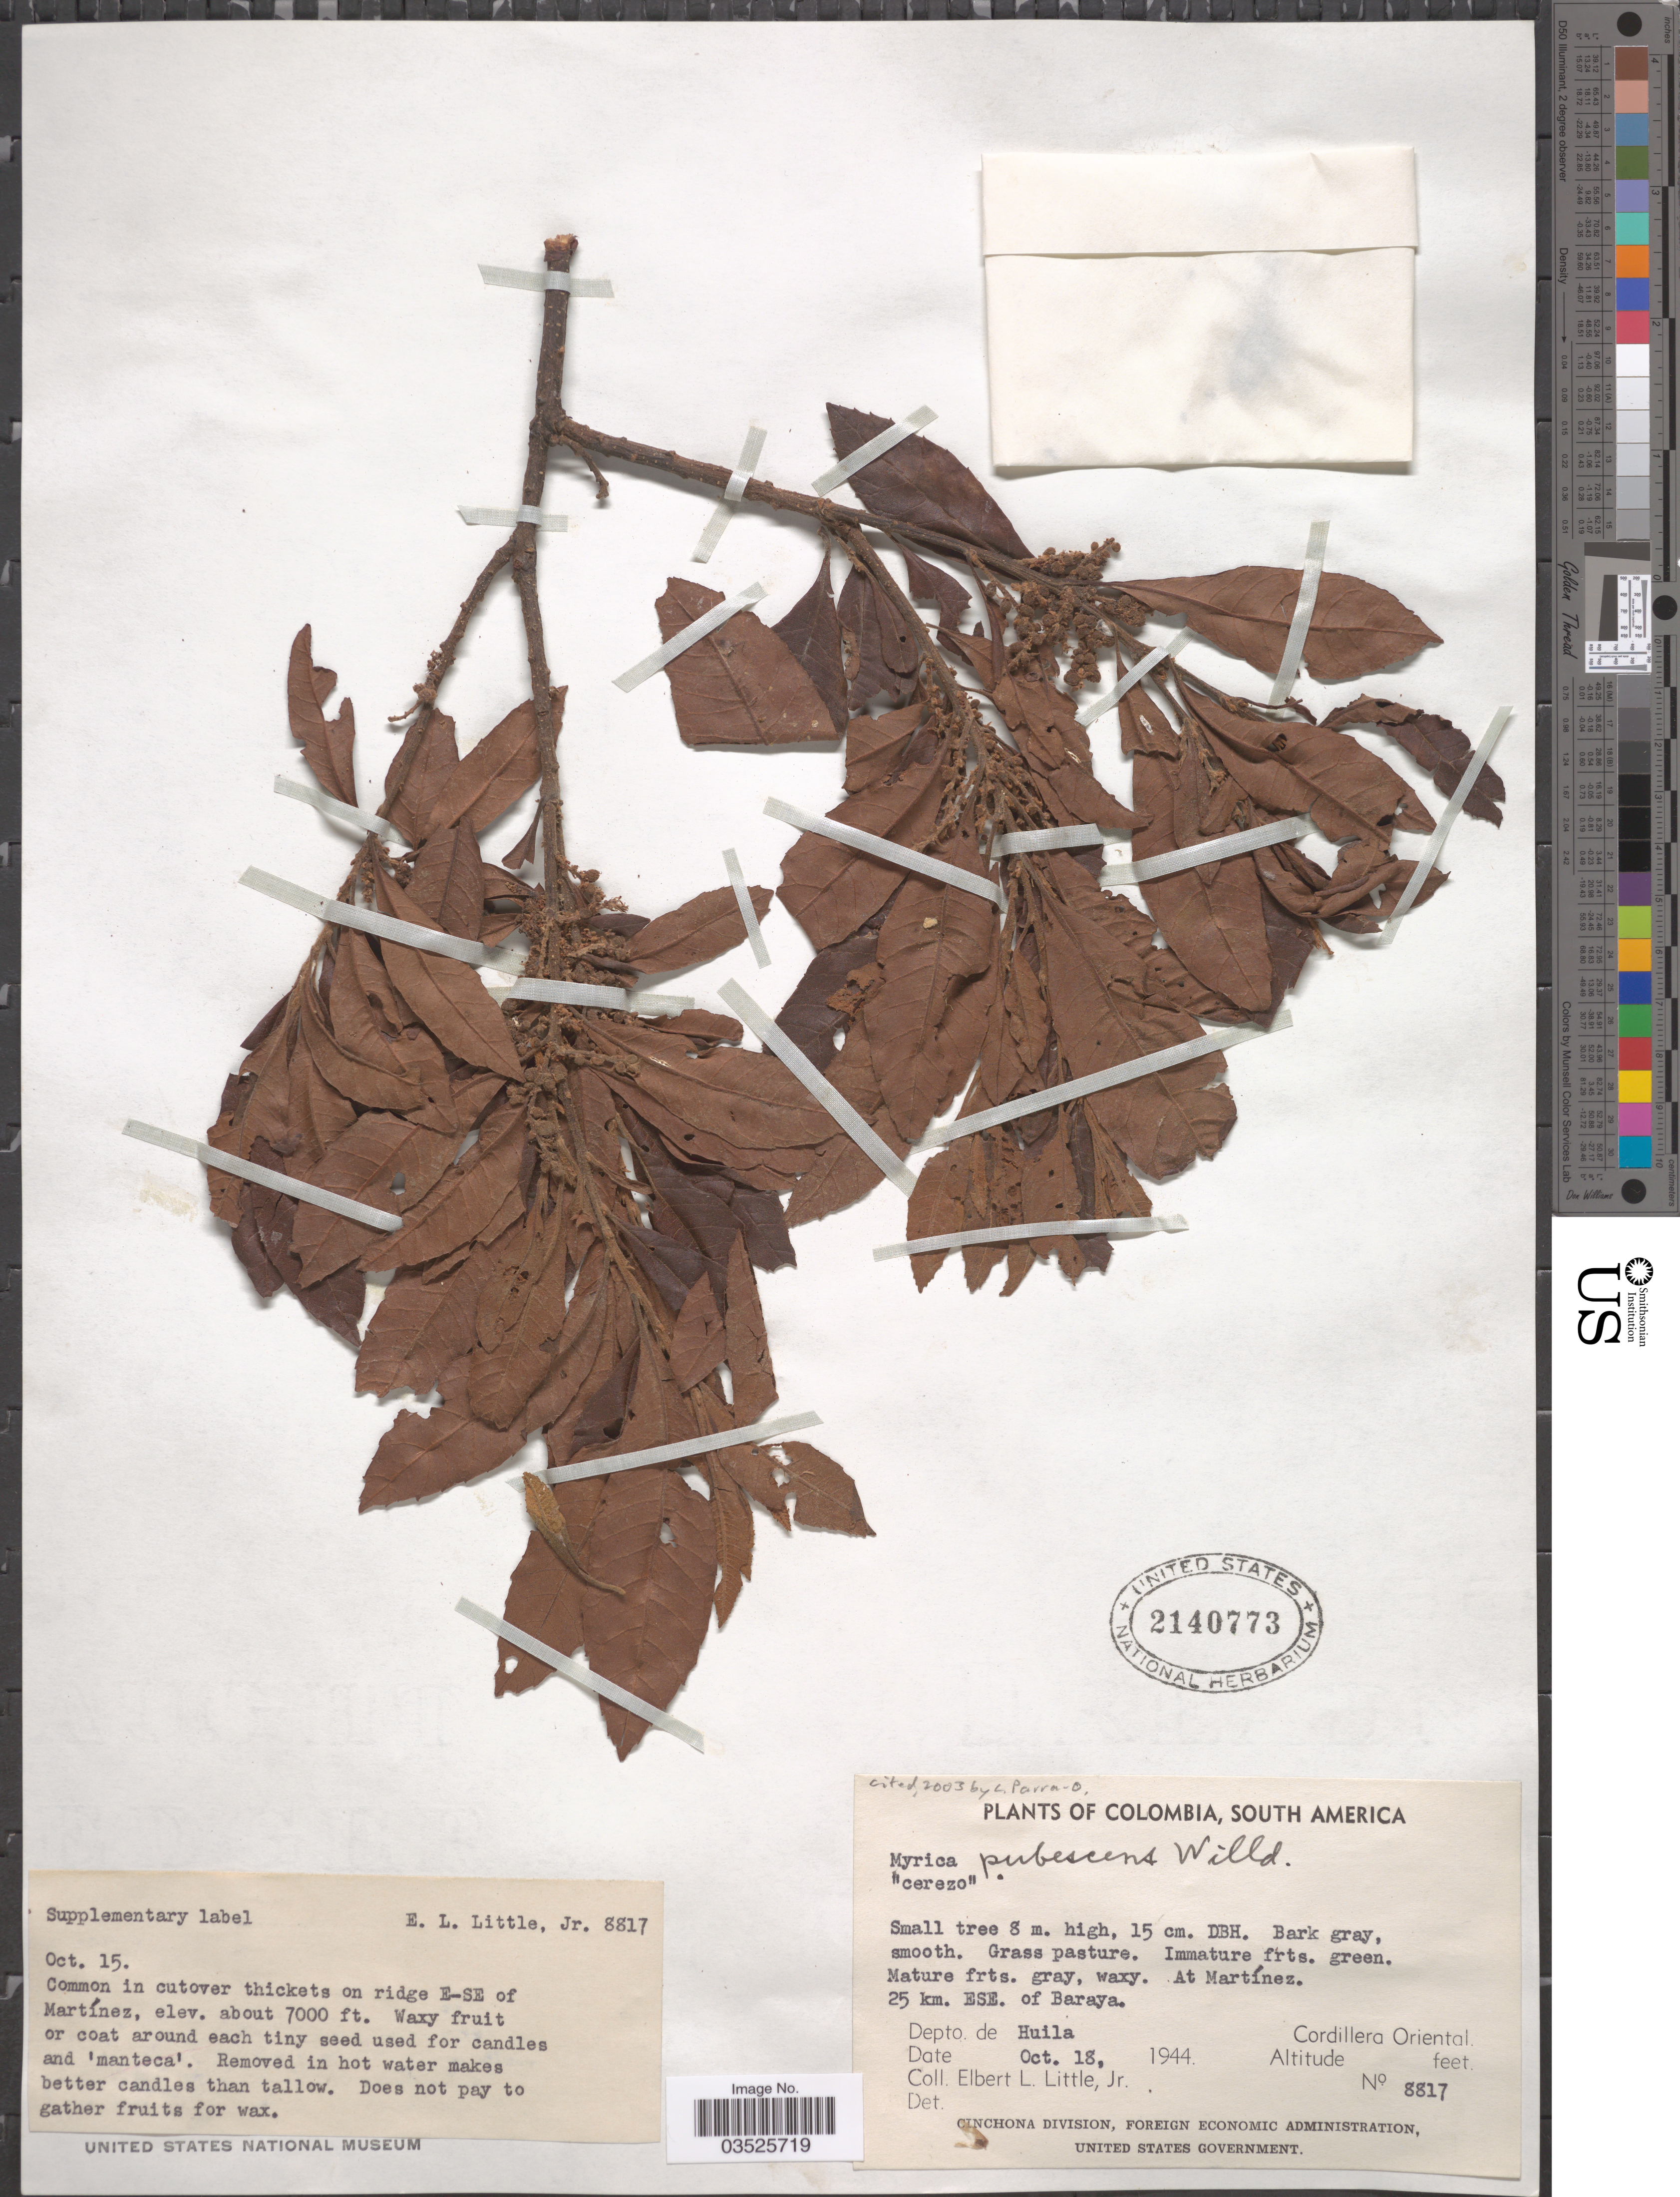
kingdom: Plantae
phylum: Tracheophyta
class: Magnoliopsida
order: Fagales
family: Myricaceae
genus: Morella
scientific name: Morella pubescens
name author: (Humb. & Bonpl. ex Willd.) Wilbur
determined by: Strong, M. T., (US), Smithsonian Institution - National Museum of Natural History (UNITED STATES)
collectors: E. L. Little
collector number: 8817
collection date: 1944-10-18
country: Colombia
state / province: Huila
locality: At Martínez. 25 km. ESE. of Baraya. Depto. de Huila. Cordillera Oriental.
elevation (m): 2134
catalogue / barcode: US 2140773